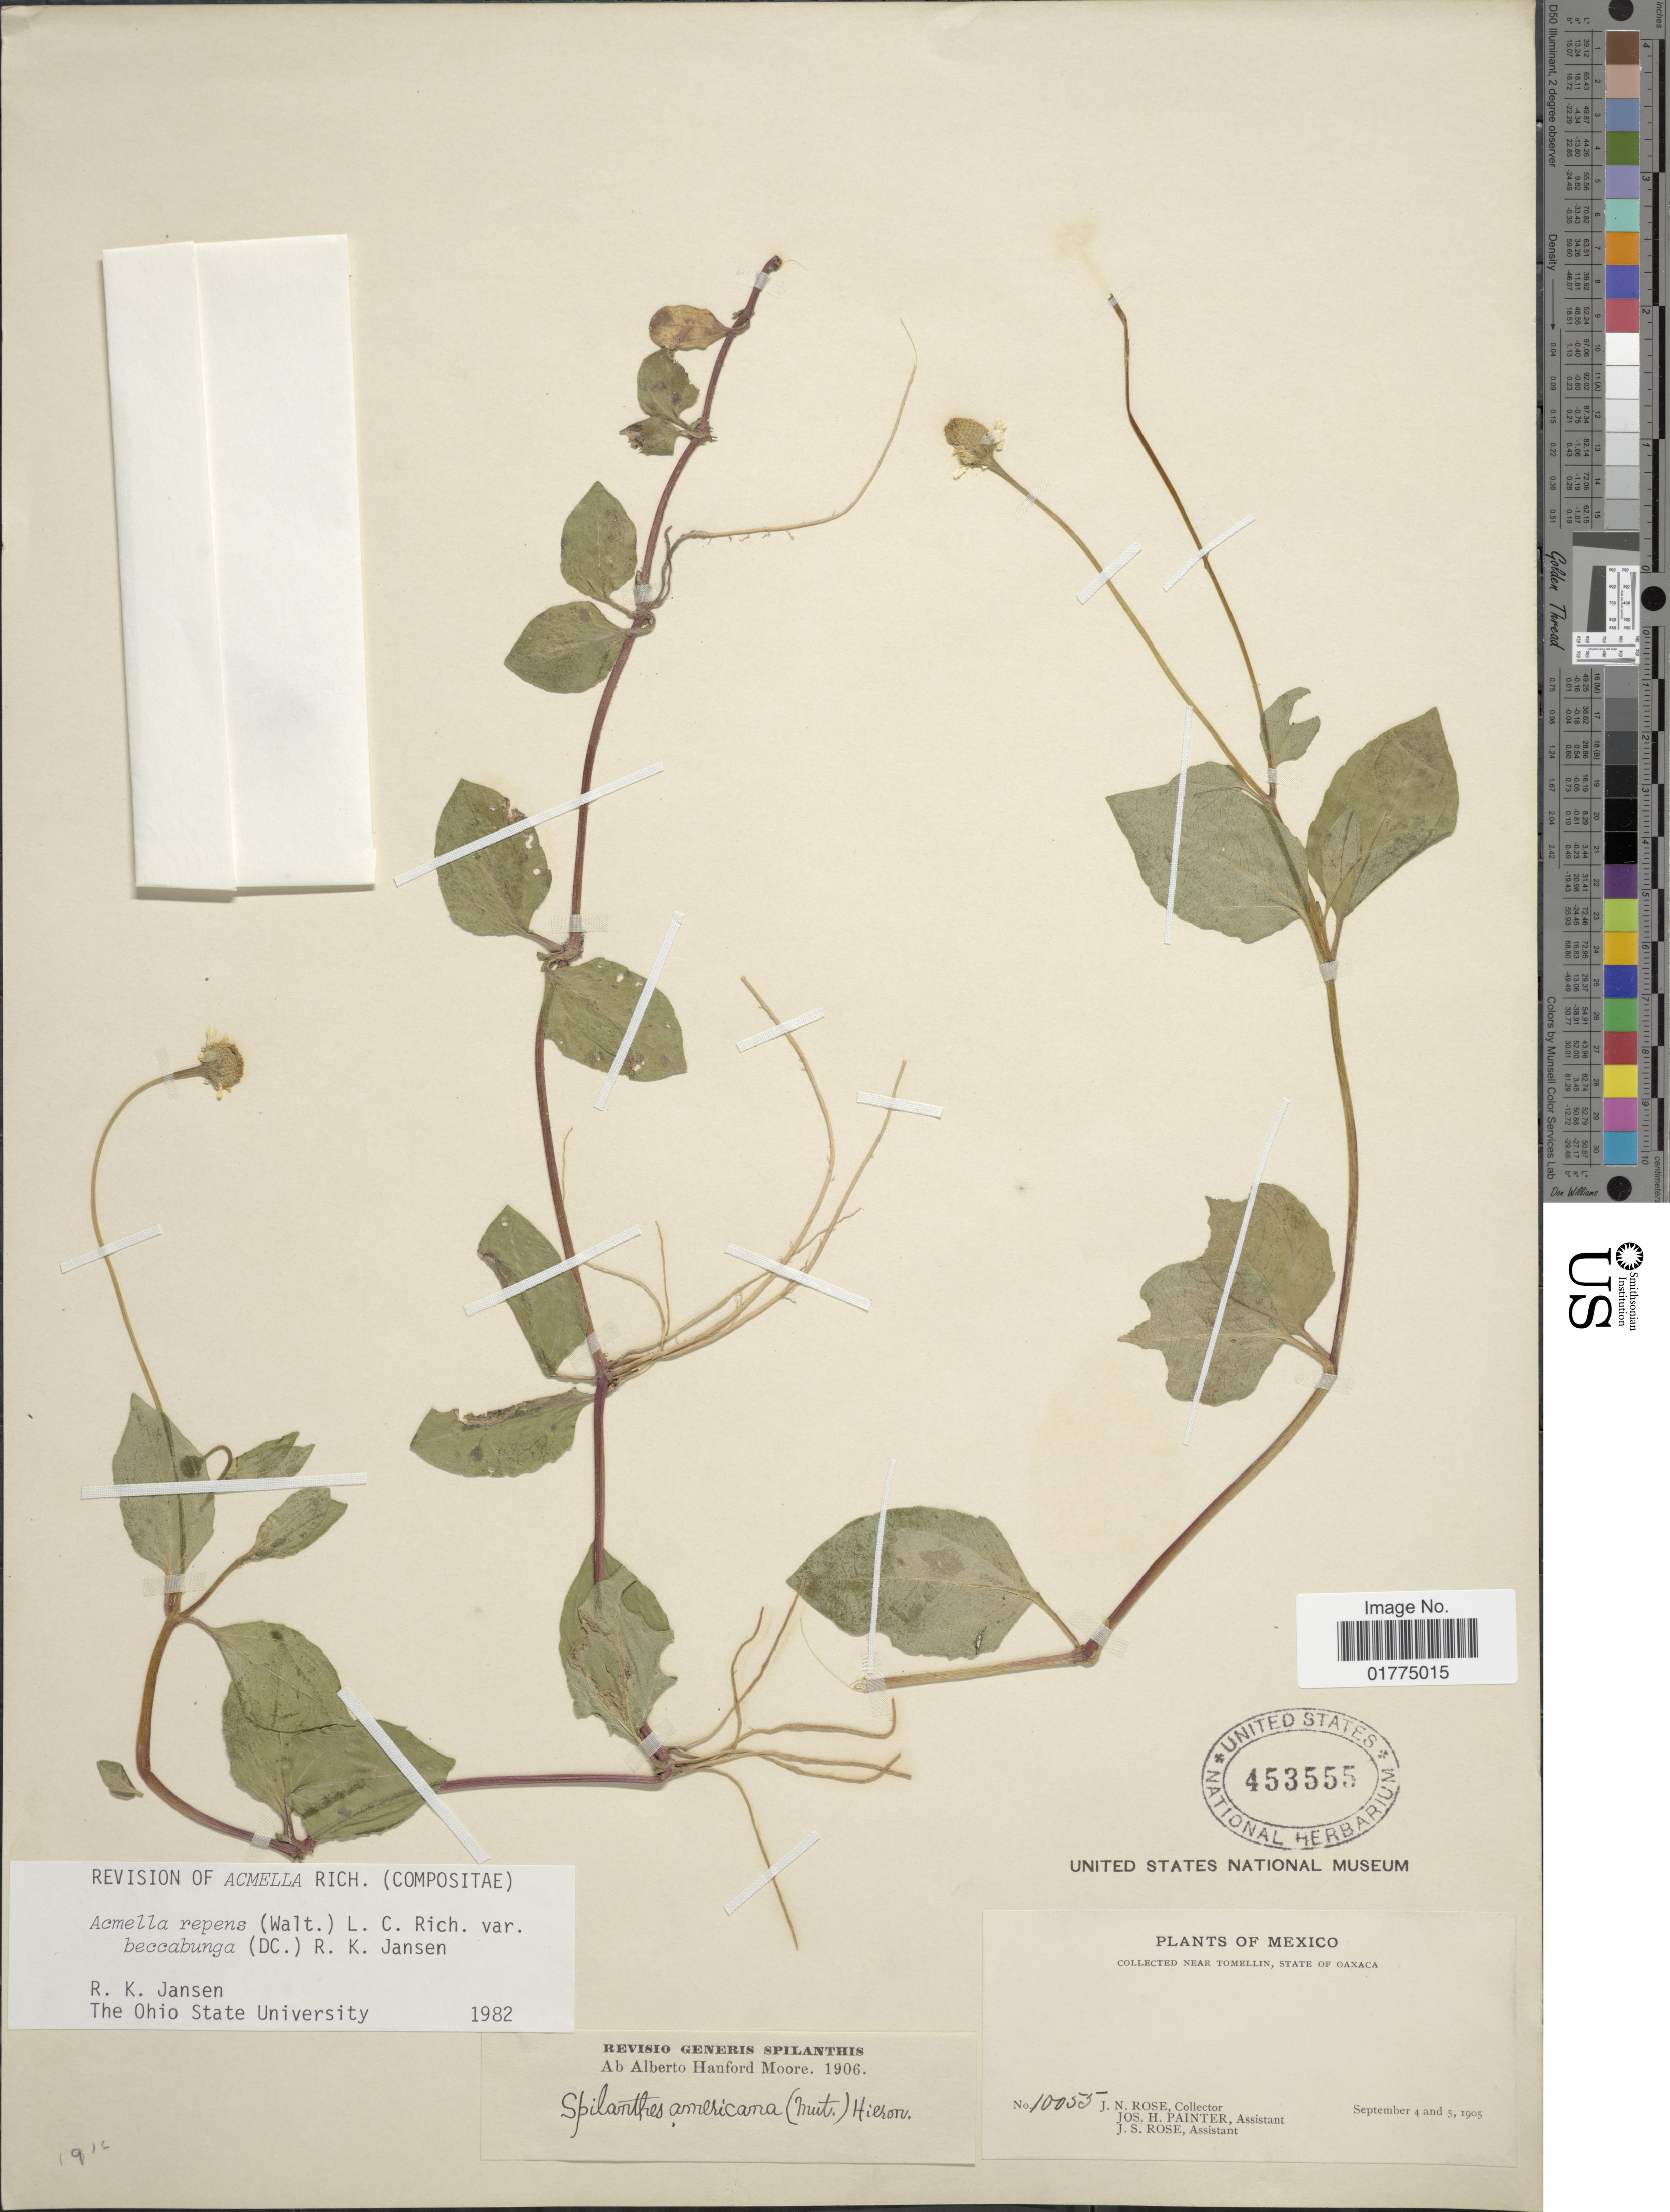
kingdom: Plantae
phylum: Tracheophyta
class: Magnoliopsida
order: Asterales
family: Asteraceae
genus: Acmella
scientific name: Acmella repens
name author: (Walter) Rich.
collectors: J. N. Rose, J. H. Painter & J. S. Rose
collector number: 10055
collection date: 1905-09-04/1905-09-05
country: Mexico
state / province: Oaxaca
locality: Mexico. Near Tomellin, State of Oaxaca.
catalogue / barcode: US 453555